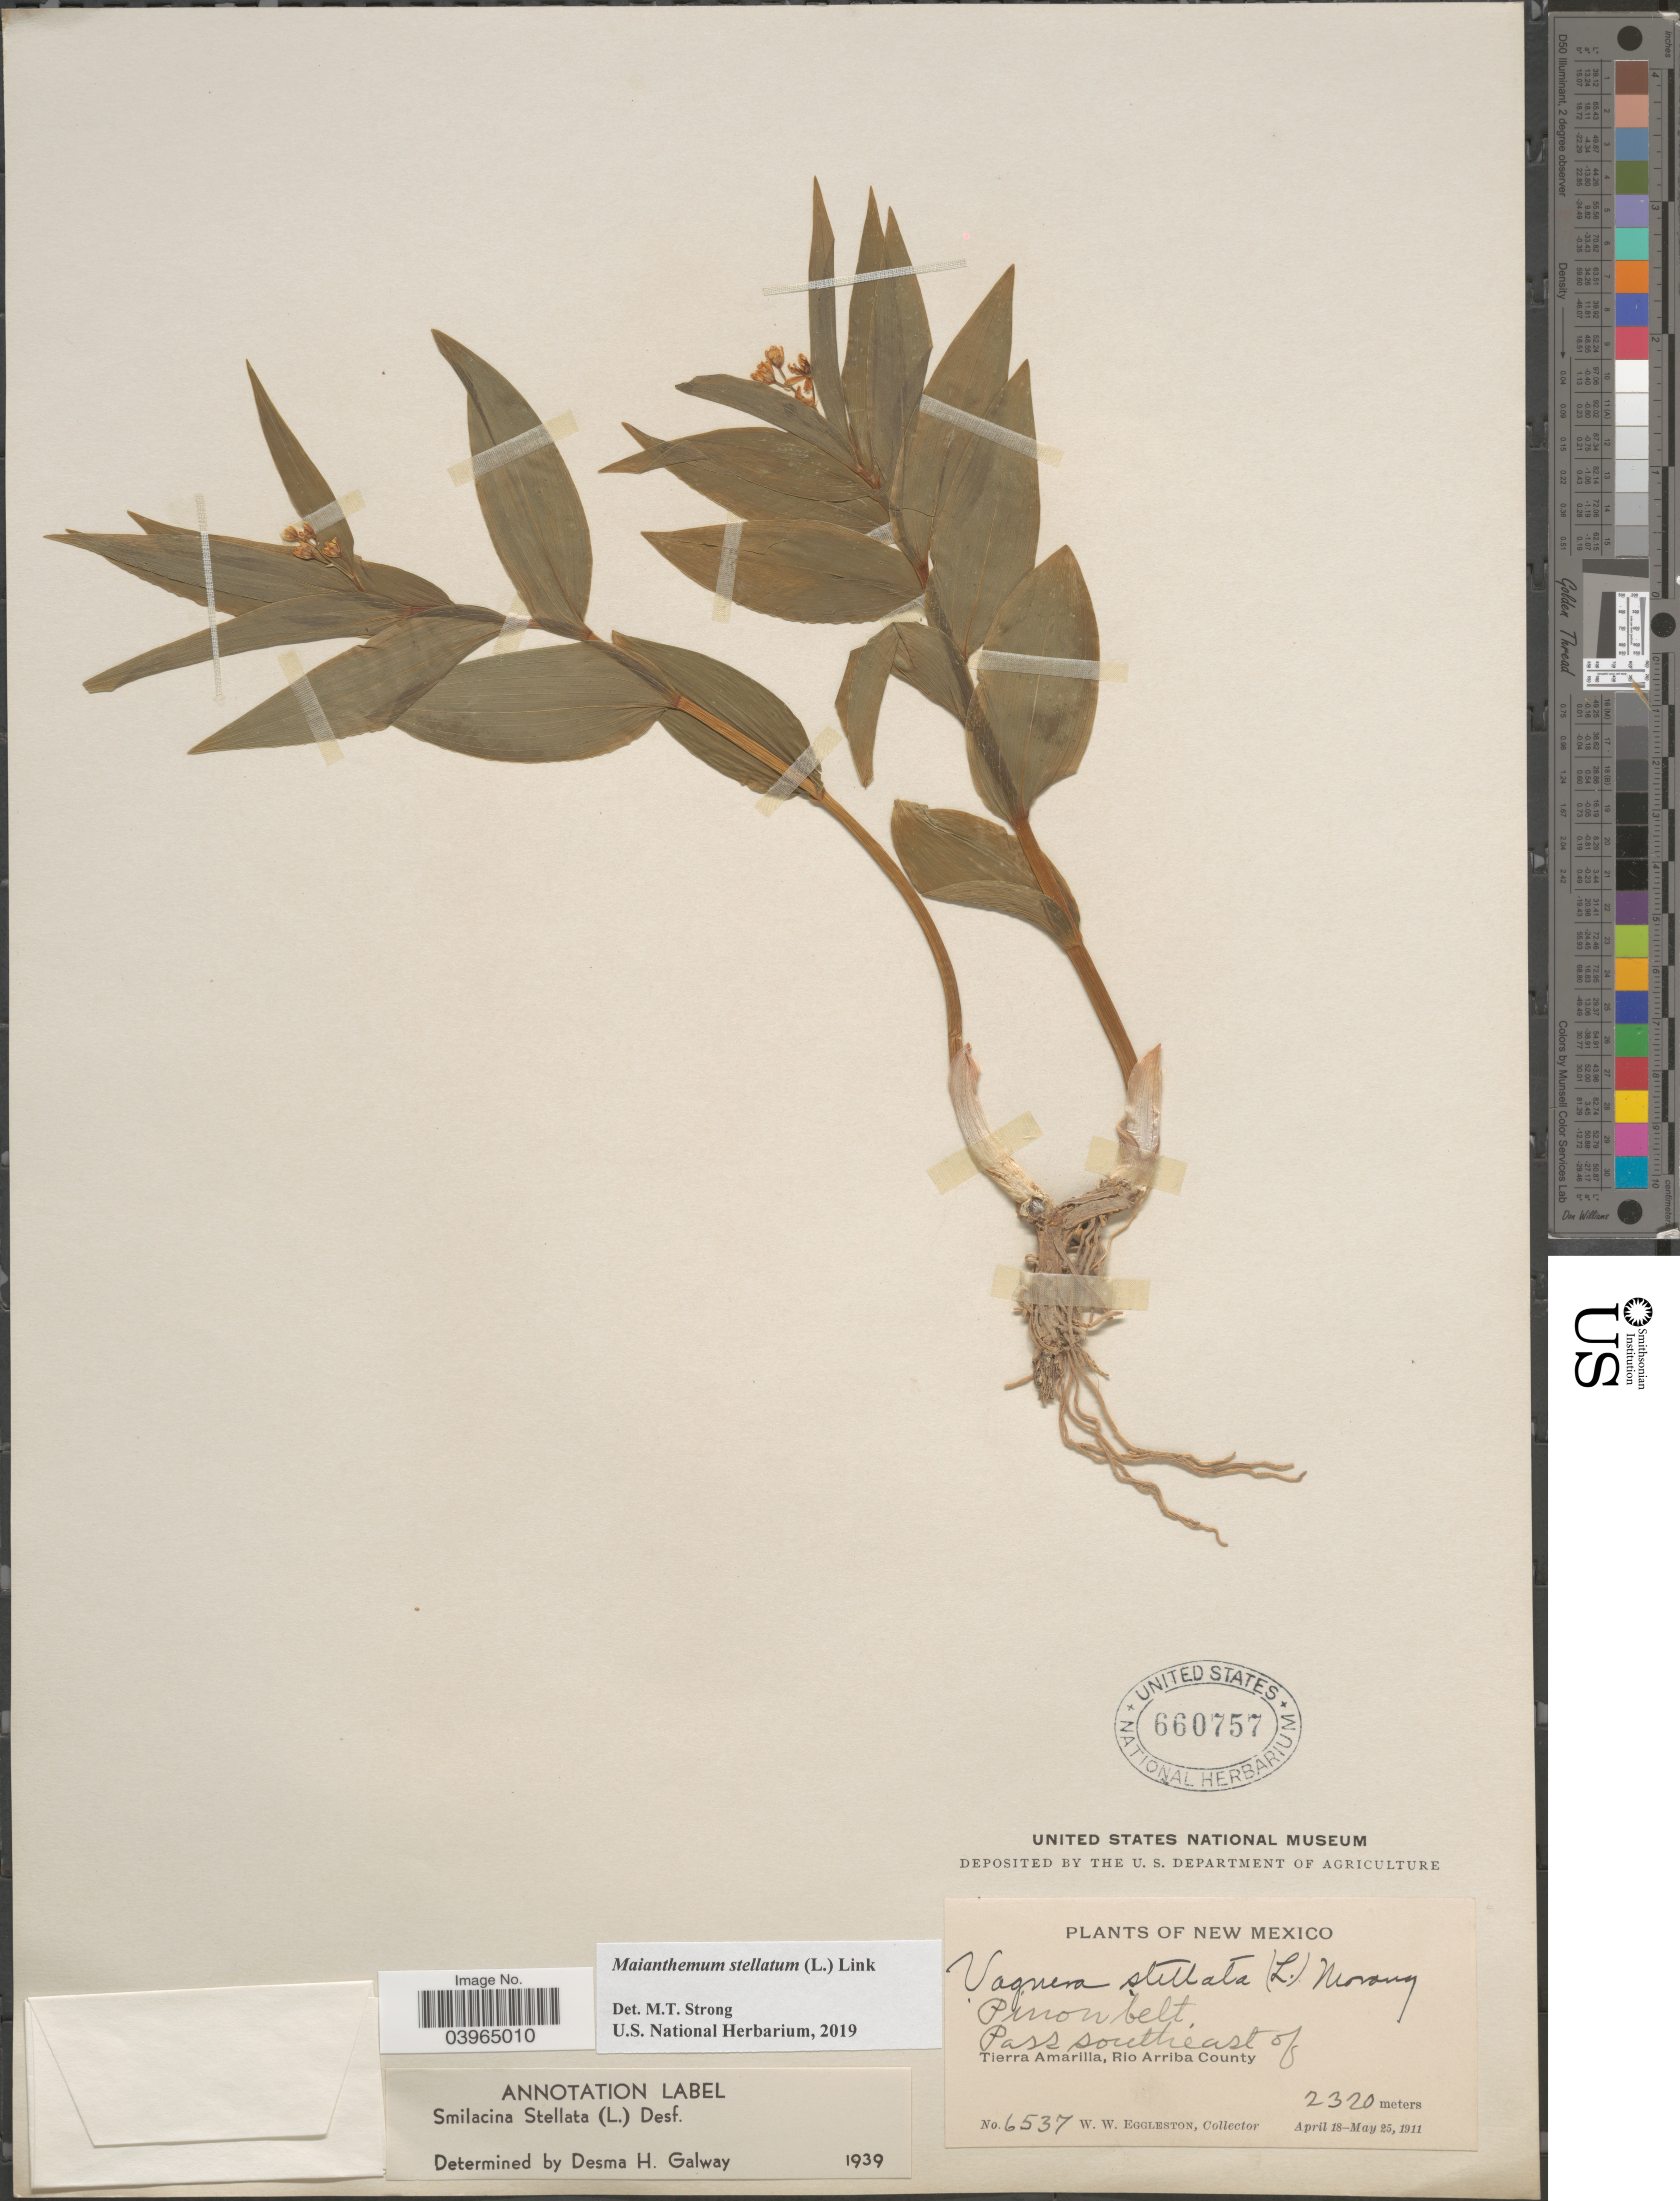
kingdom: Plantae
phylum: Tracheophyta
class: Liliopsida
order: Asparagales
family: Asparagaceae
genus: Maianthemum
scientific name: Maianthemum stellatum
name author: (L.) Link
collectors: W. W. Eggleston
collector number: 6537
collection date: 1911-04-18/1911-05-25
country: United States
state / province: New Mexico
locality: Pinon belt. Pass southeast of Tierra Amarilla, Rio Arriba County.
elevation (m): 2320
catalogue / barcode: US 660757